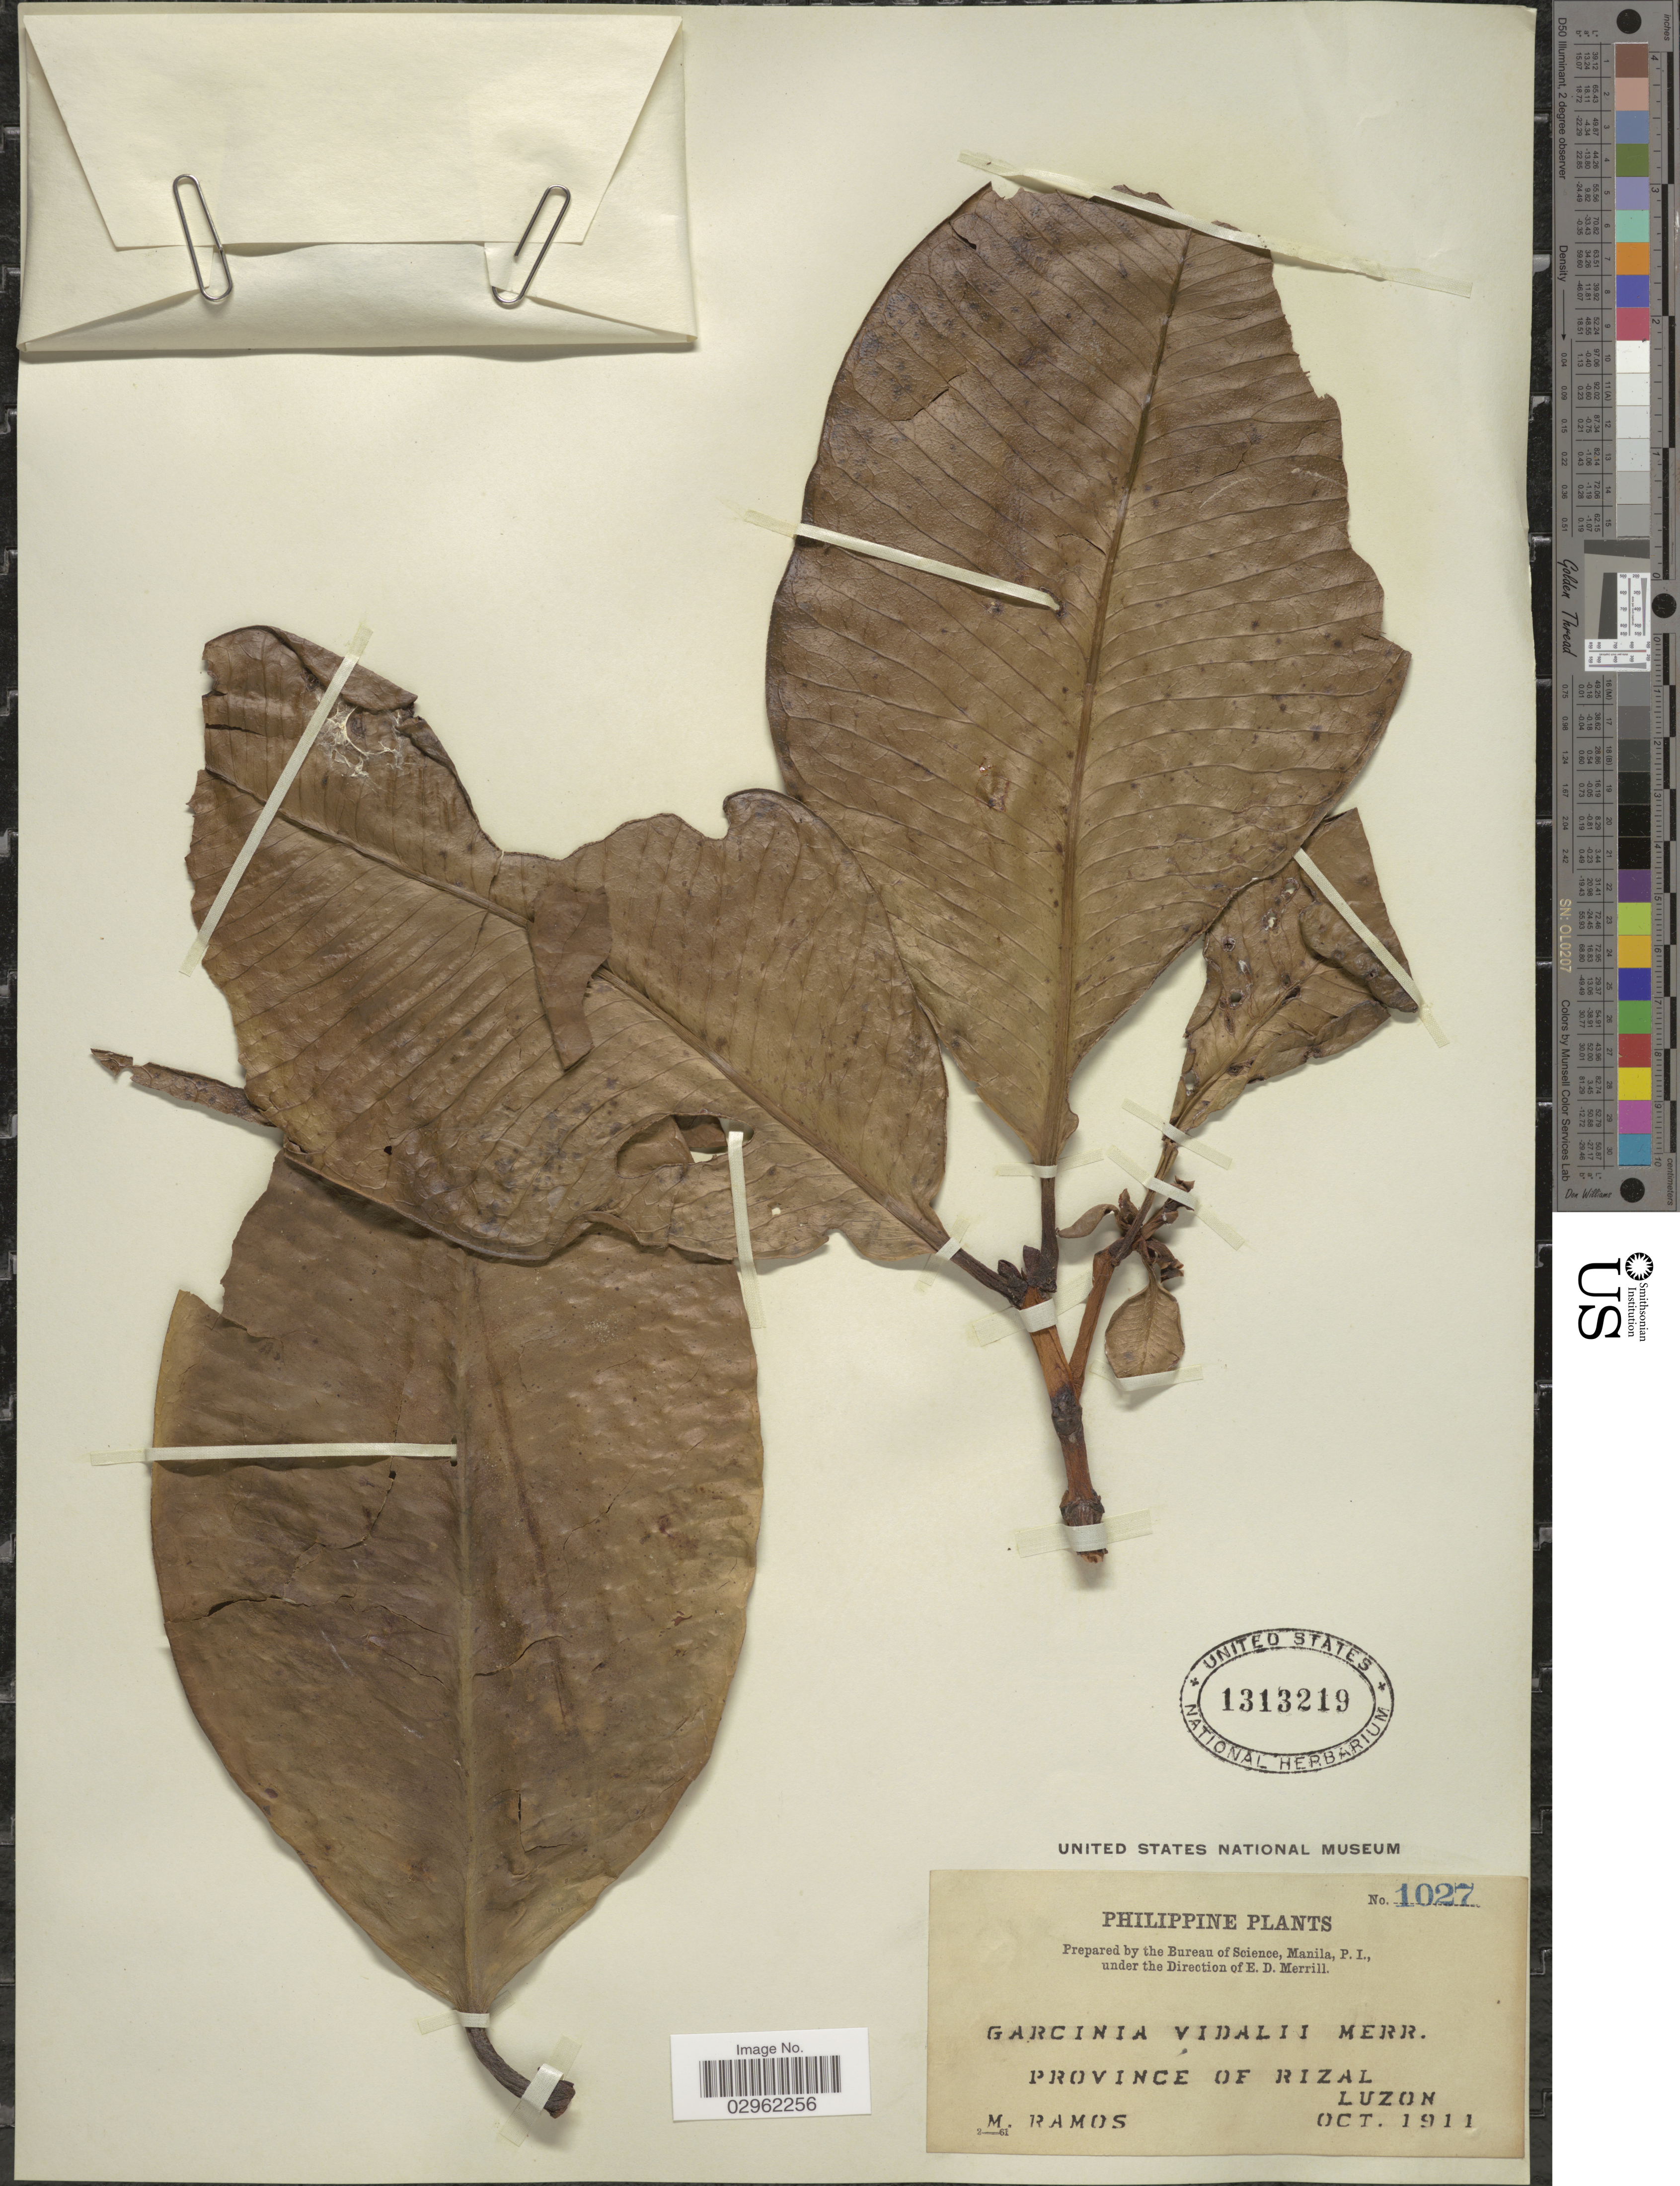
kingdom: Plantae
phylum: Tracheophyta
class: Magnoliopsida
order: Malpighiales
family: Clusiaceae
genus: Garcinia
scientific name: Garcinia vidalii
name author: Merr.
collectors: M. Ramos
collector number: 1027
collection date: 1911-10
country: Philippines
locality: Province of Rizal, Luzon.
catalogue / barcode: US 1313219